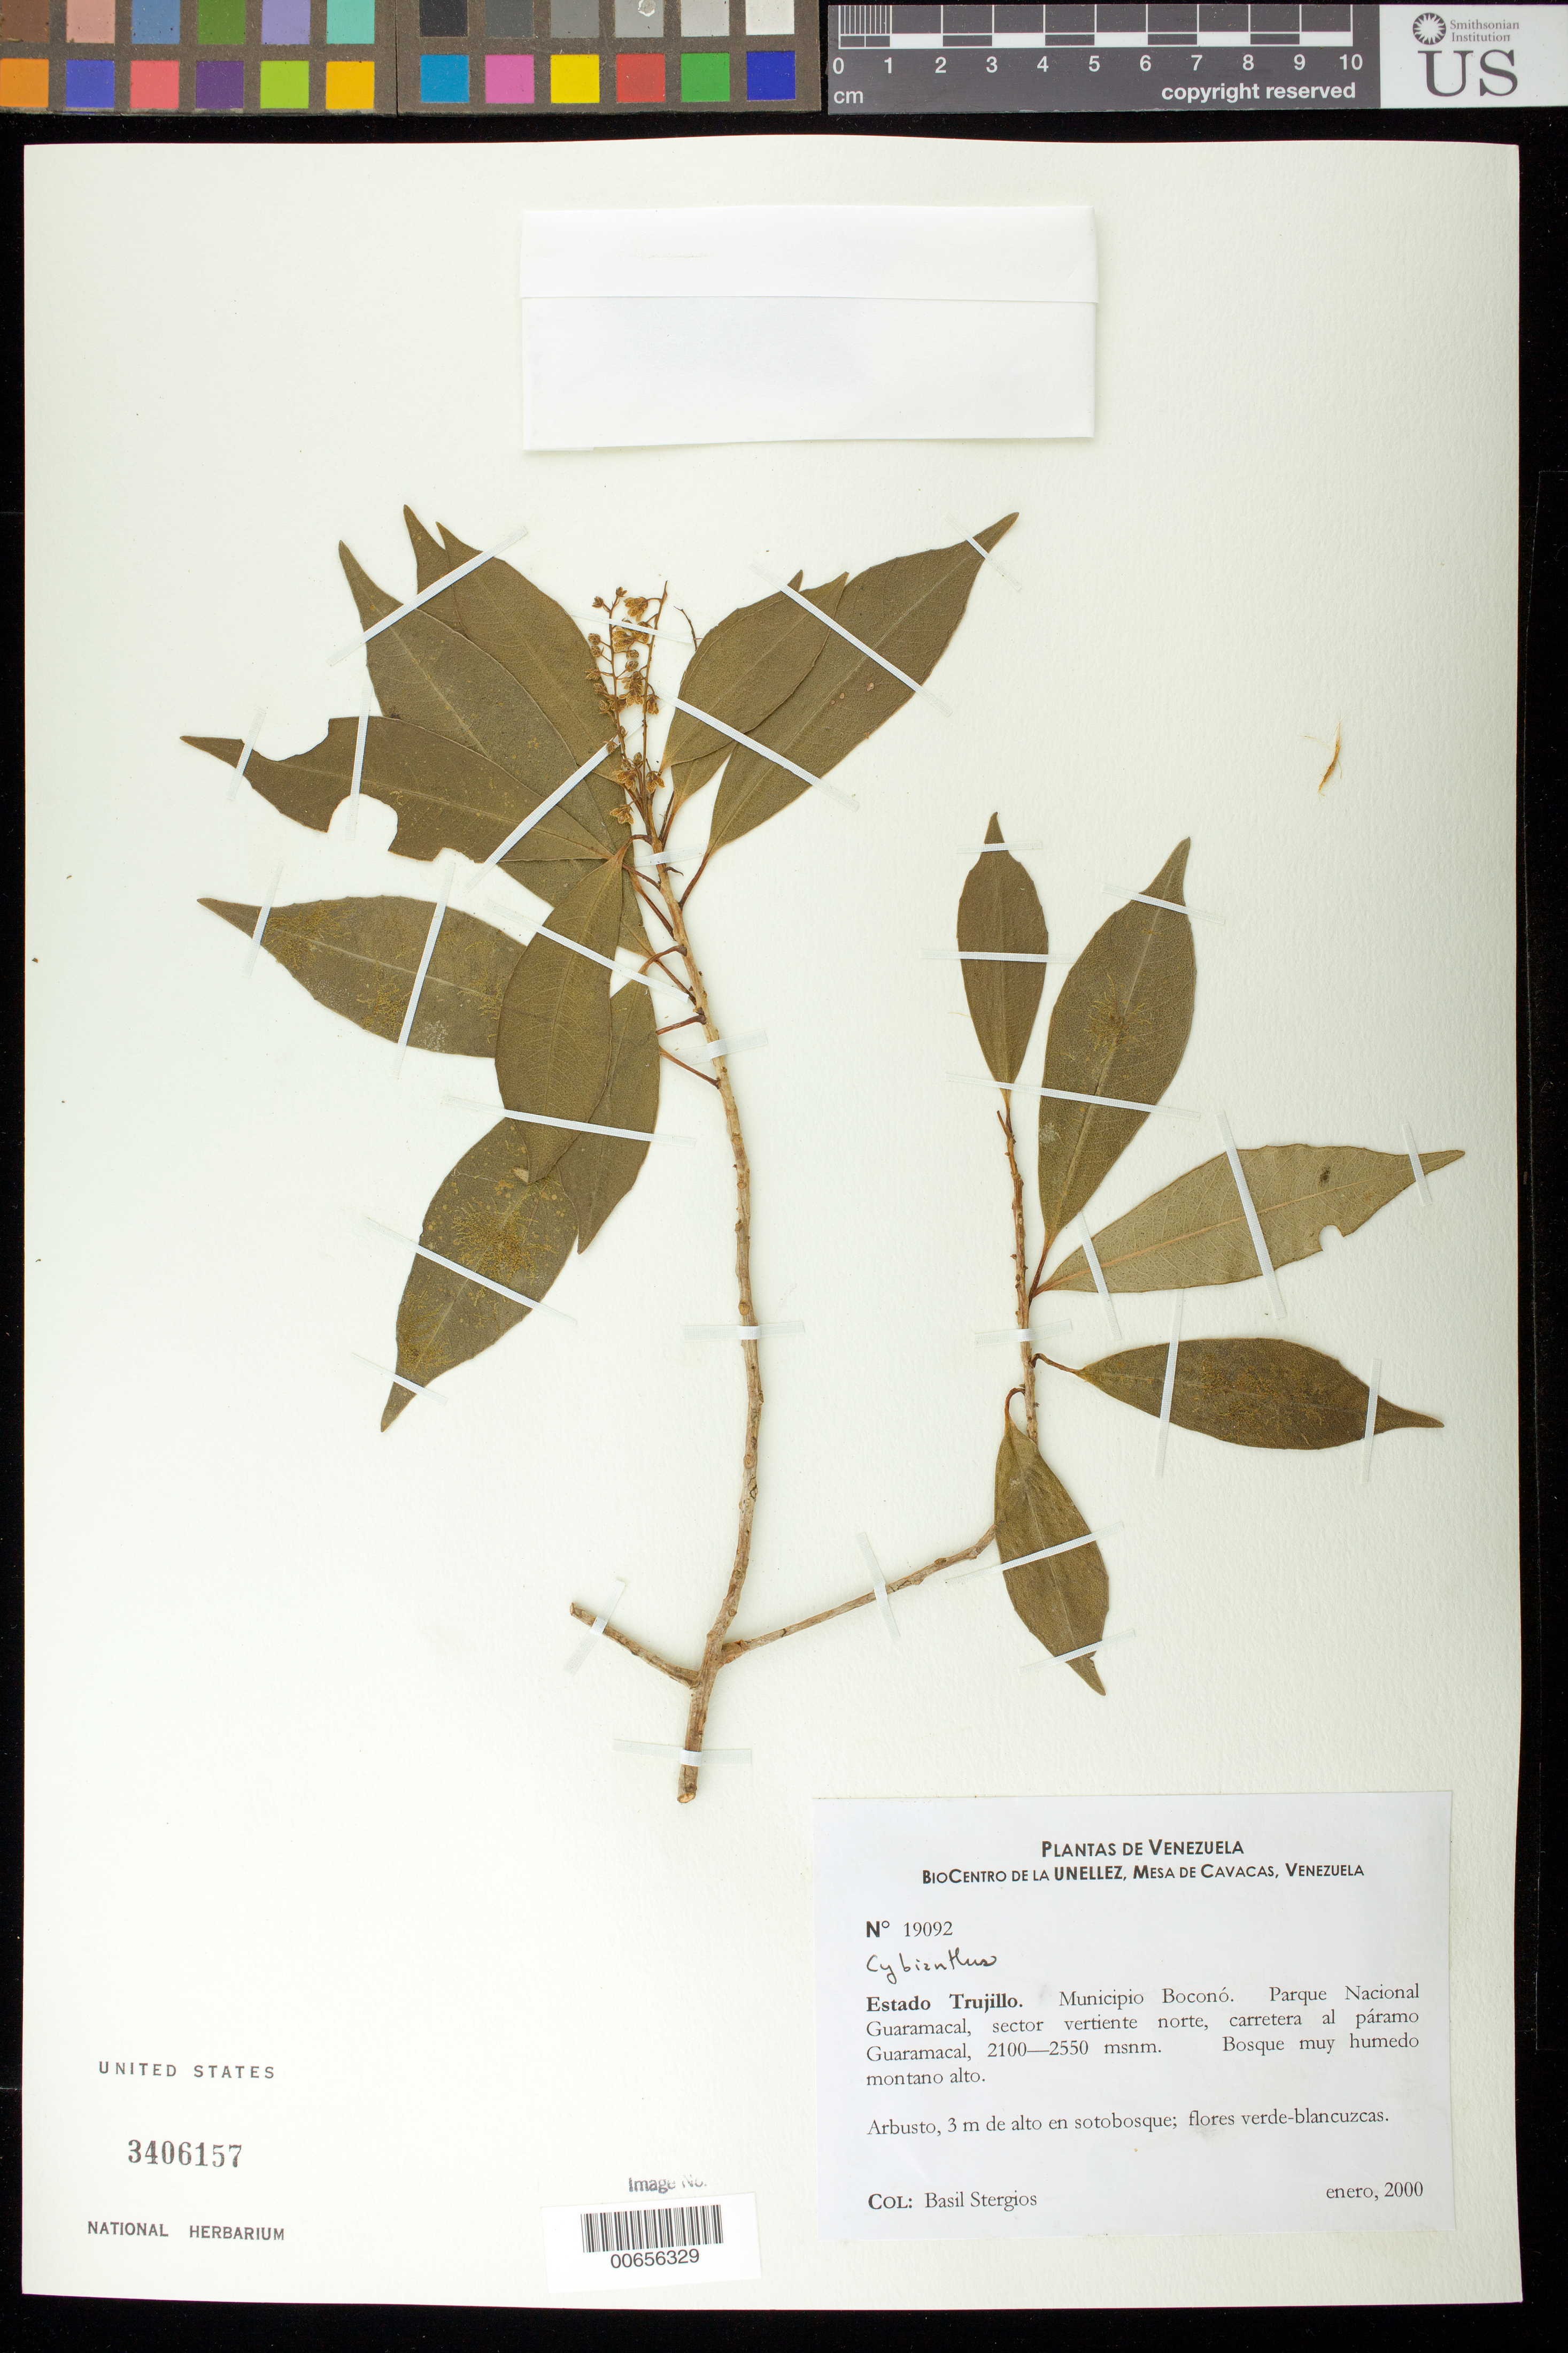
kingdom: Plantae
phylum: Tracheophyta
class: Magnoliopsida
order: Ericales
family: Primulaceae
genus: Cybianthus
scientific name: Cybianthus sp.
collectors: B. G. Stergios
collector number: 19092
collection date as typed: Jan 2000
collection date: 2000-01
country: Venezuela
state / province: Trujillo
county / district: Boconó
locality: Parque Nacional Guaramacal, vertiente N, carretera al páramo Guaramacal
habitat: Bosque muy húmedo montano alto.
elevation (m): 2100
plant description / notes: FTG, NY, PORT, US, VEN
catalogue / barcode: US 3406157